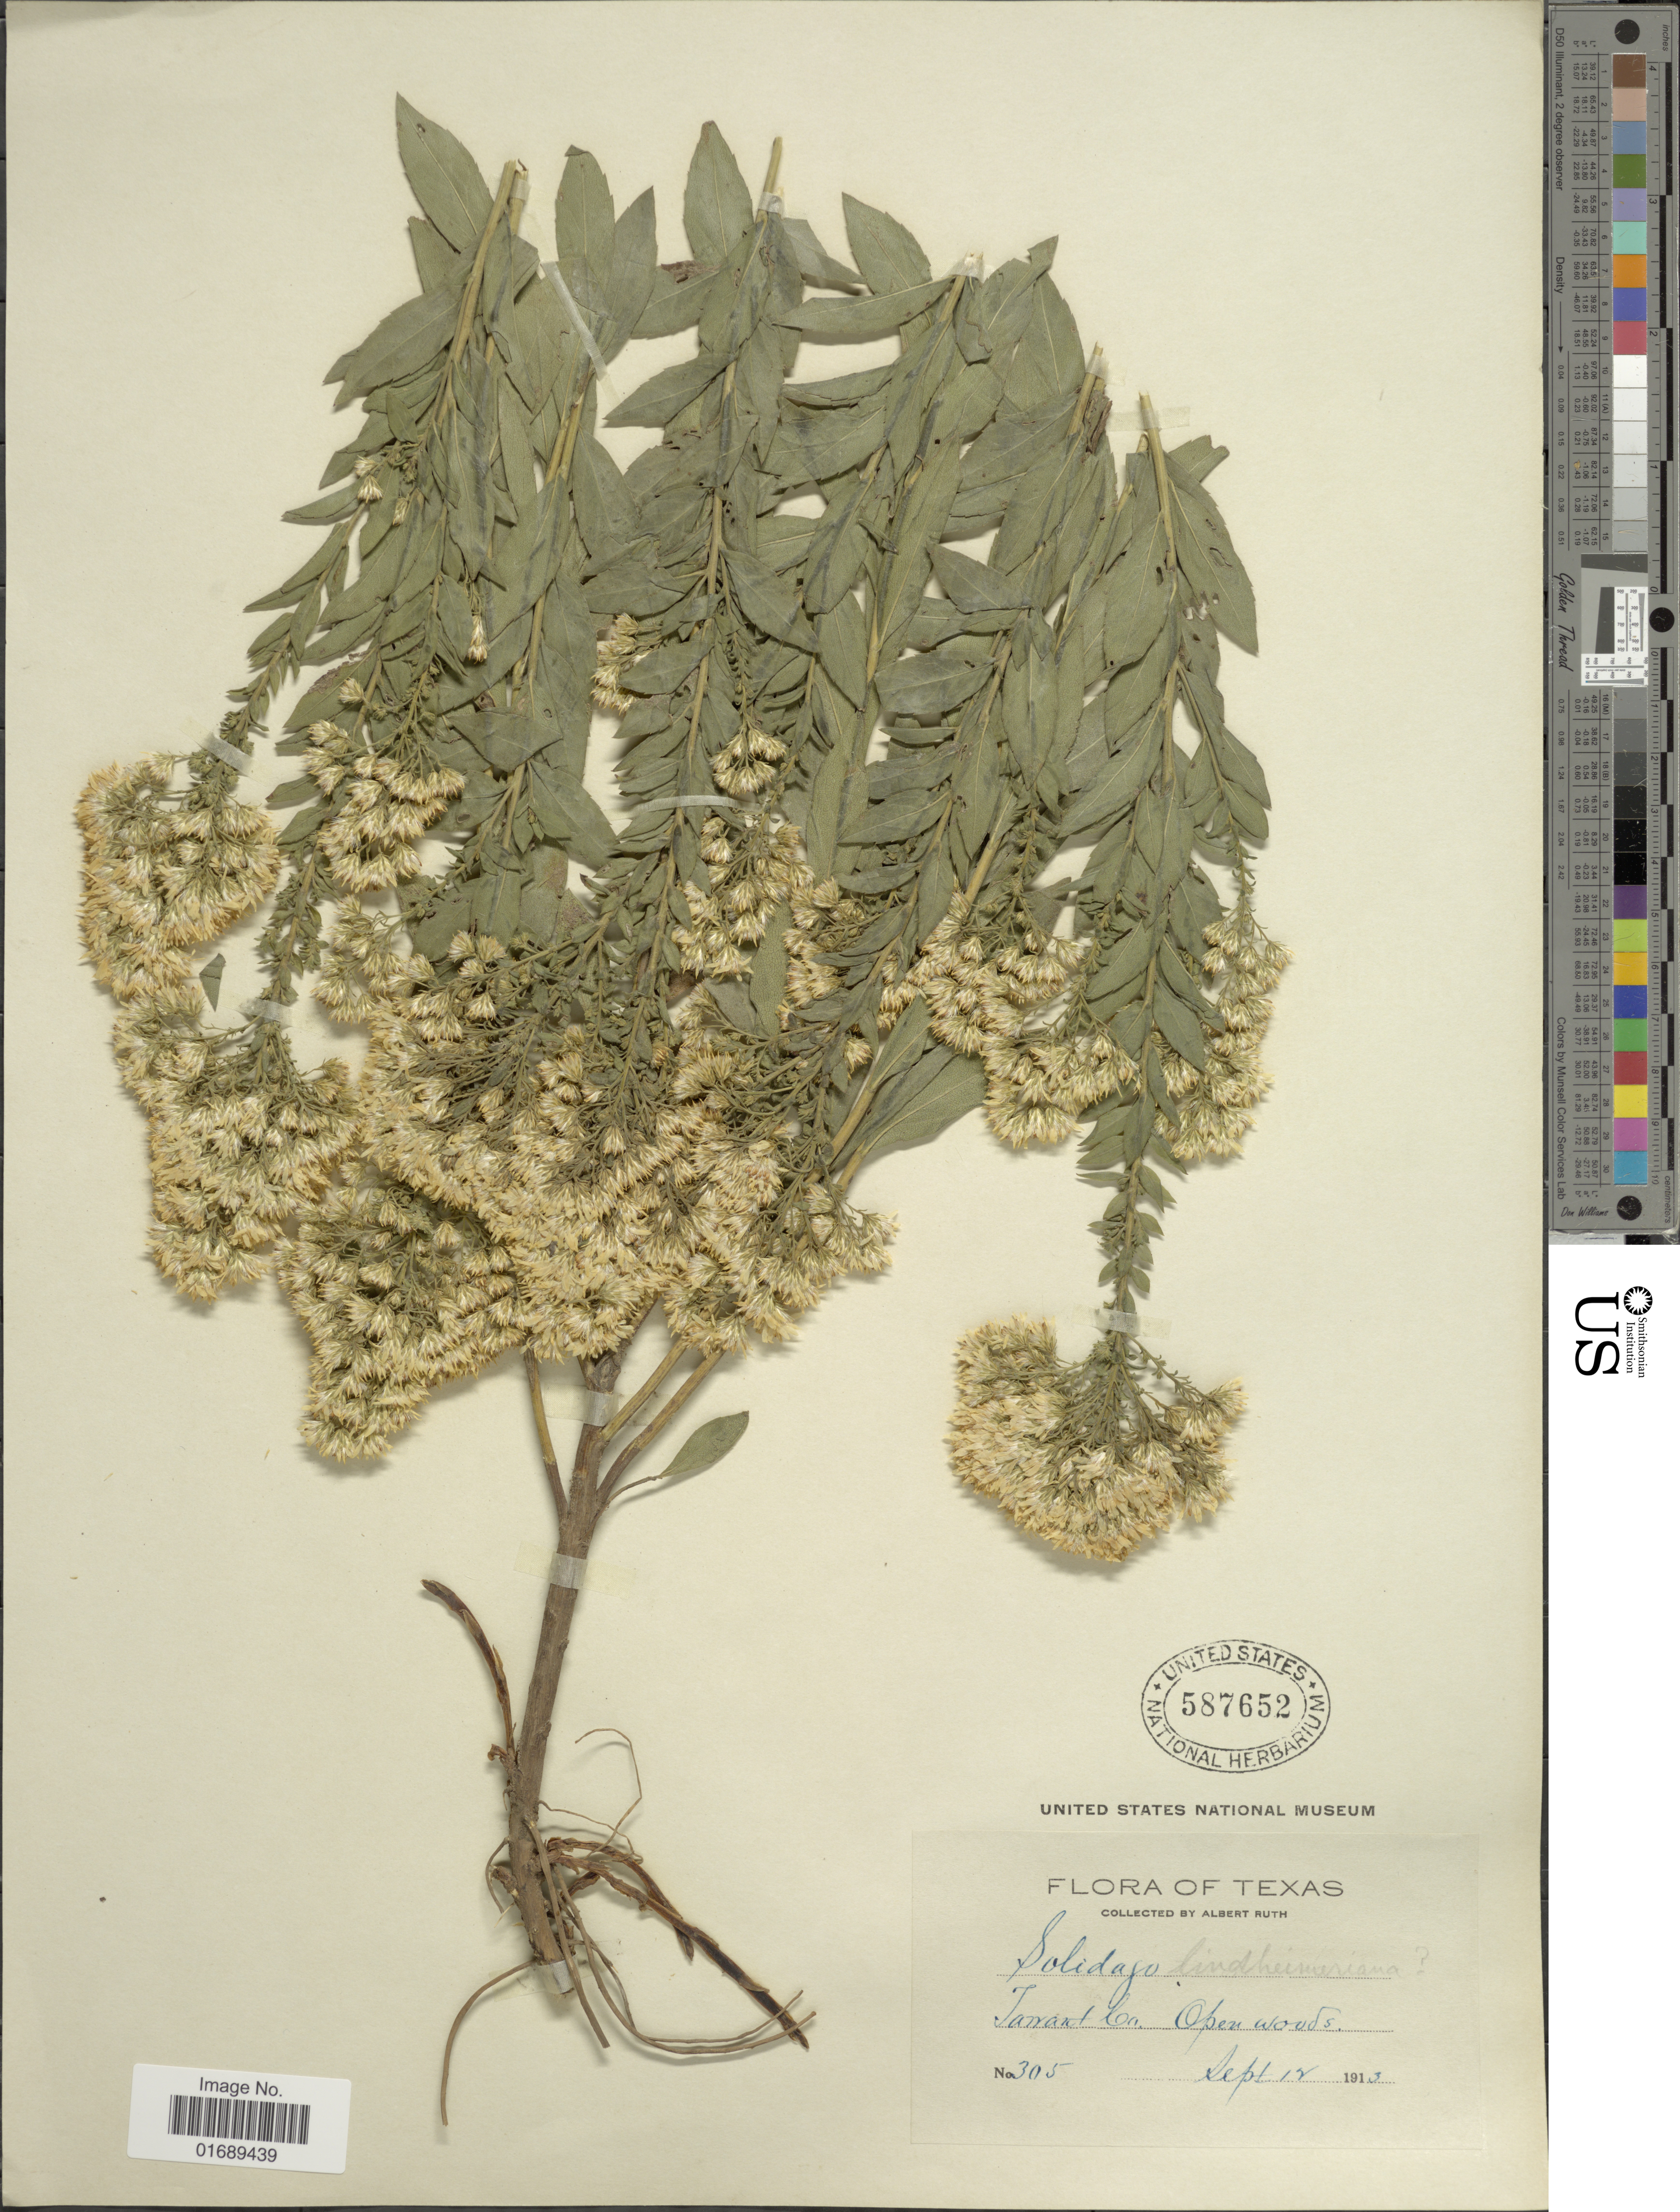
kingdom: Plantae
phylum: Tracheophyta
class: Magnoliopsida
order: Asterales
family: Asteraceae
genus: Solidago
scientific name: Solidago petiolaris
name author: Aiton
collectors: A. Ruth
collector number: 305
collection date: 1913-09-12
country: United States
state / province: Texas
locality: Tarrant Co, open woods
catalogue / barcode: US 587652